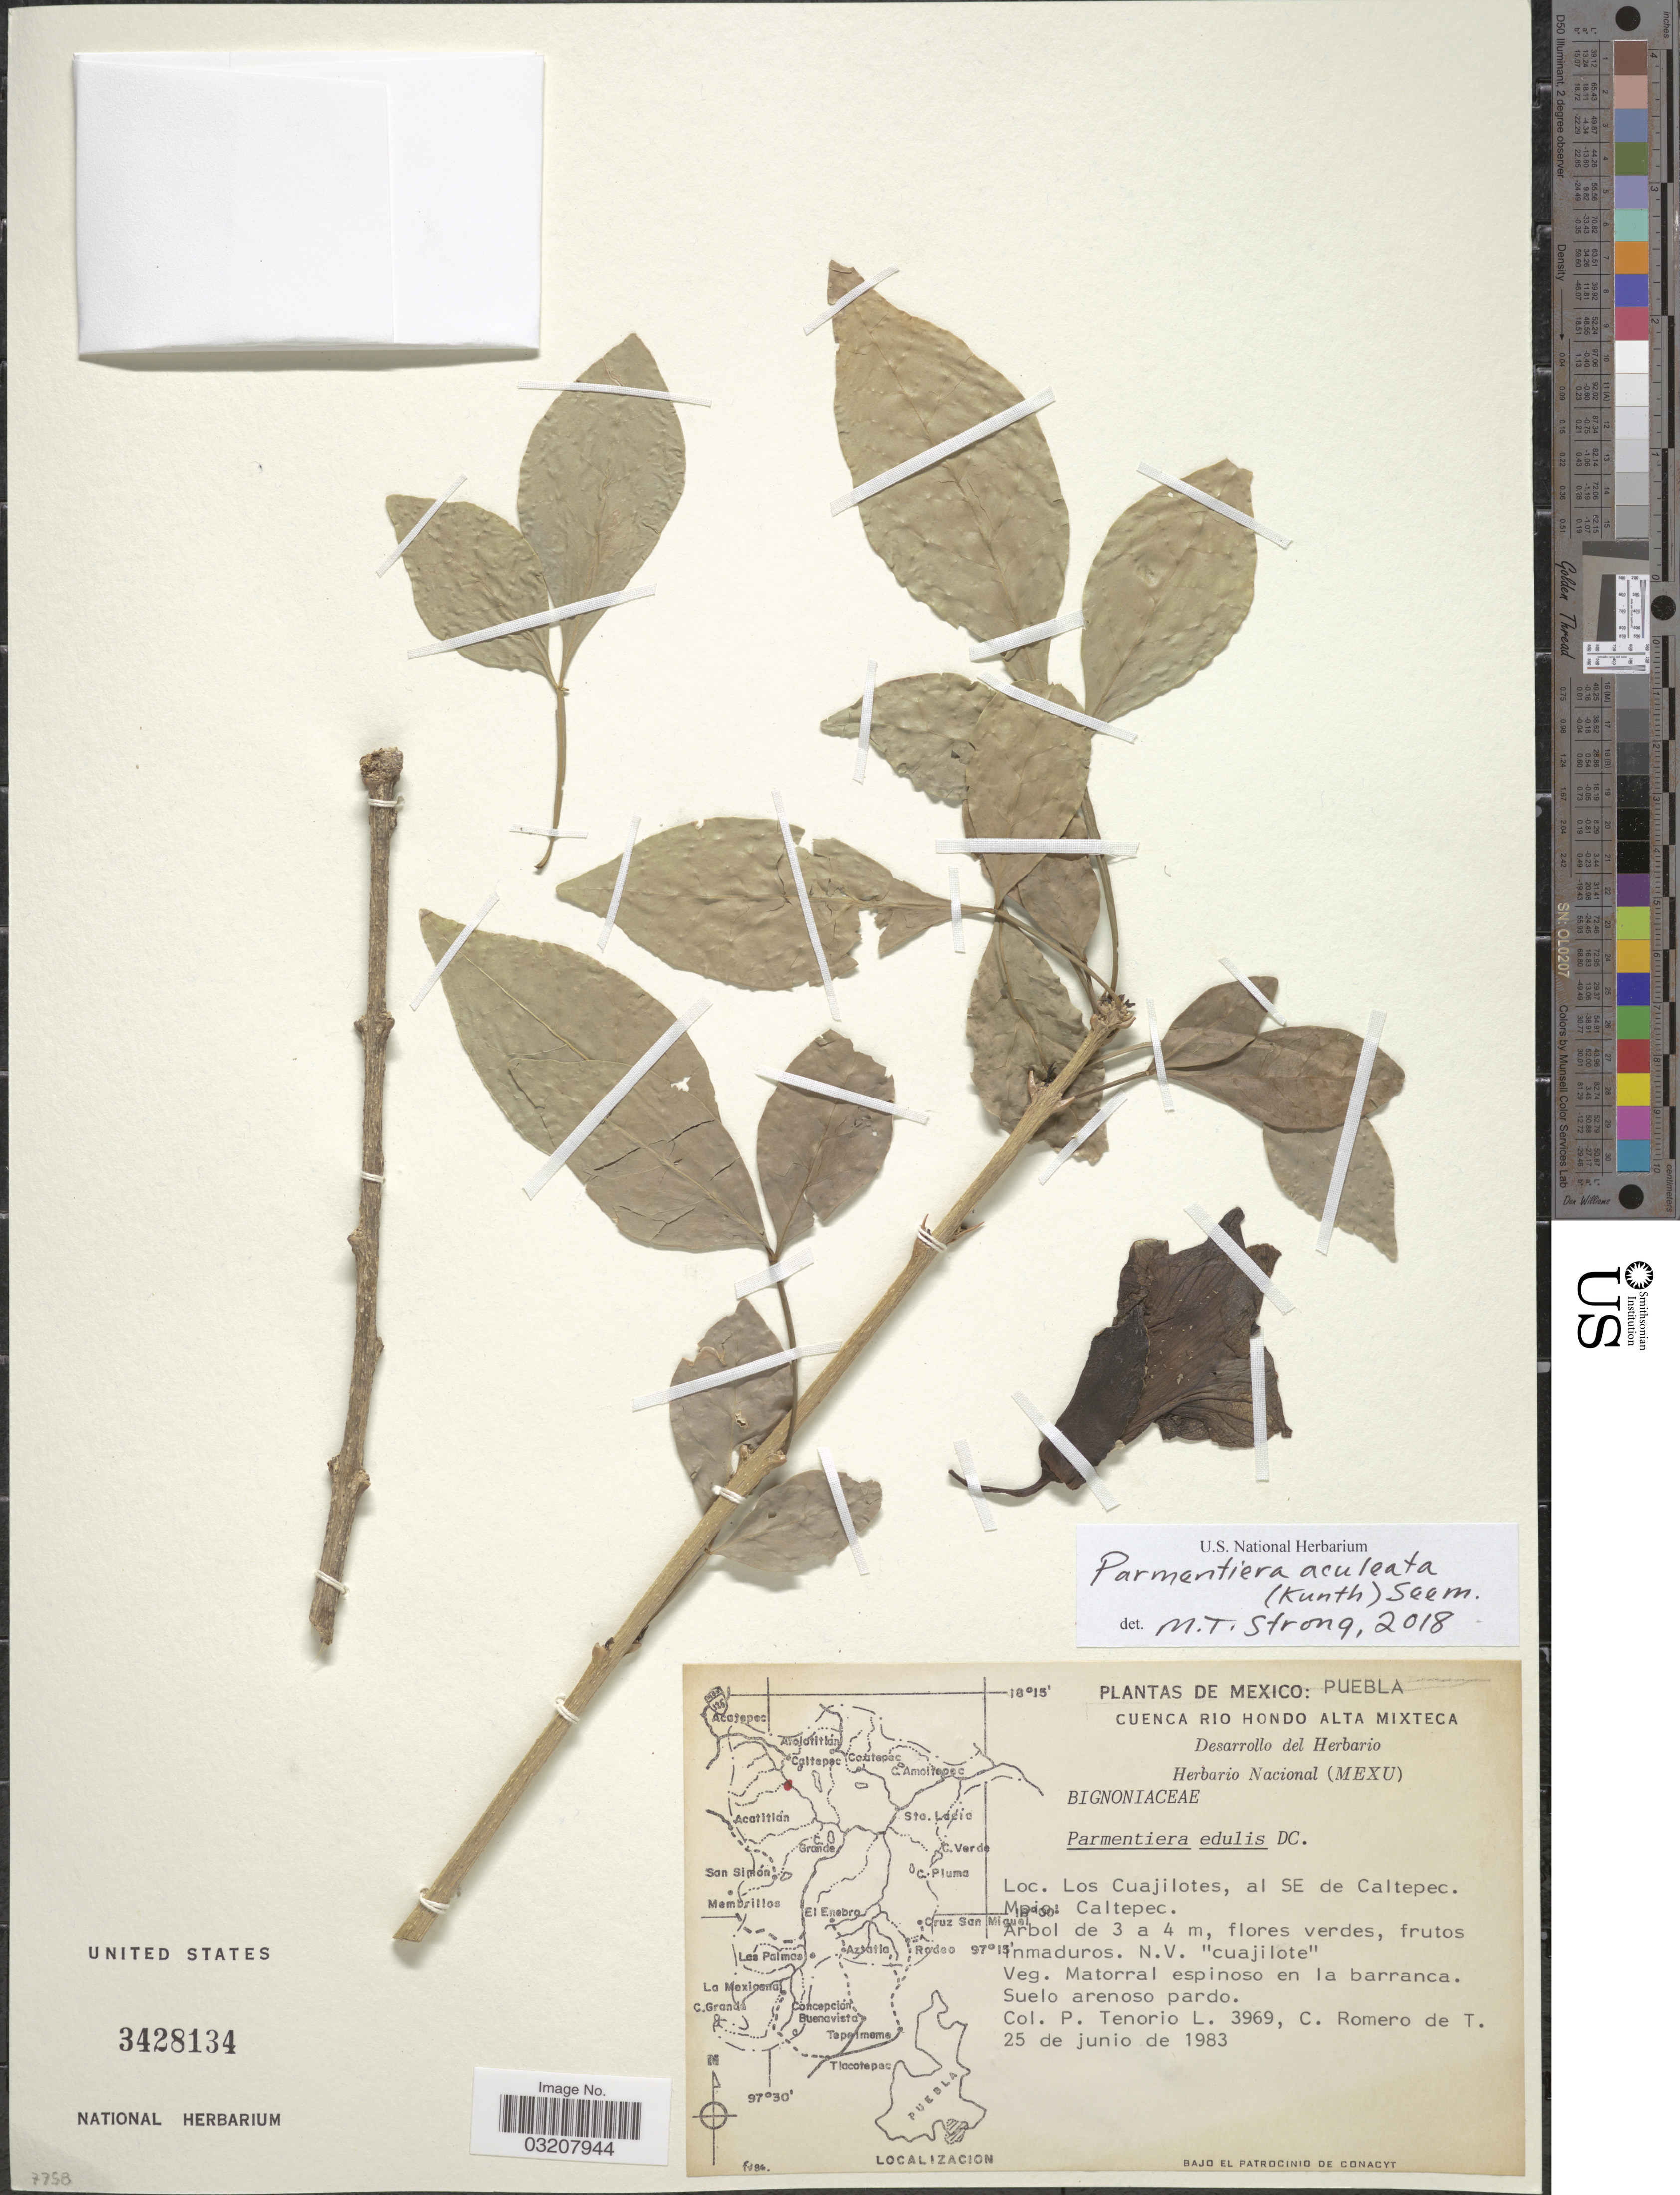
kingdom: Plantae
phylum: Tracheophyta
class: Magnoliopsida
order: Lamiales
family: Bignoniaceae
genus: Parmentiera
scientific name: Parmentiera aculeata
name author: (Kunth) Seem.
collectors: P. Tenorio L. & C. Romero de T.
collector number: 3969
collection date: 1983-06-25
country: Mexico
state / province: Puebla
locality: Cuenca Rio Hondo Alta Mixteca. Los Cuajilotes, al SE de Caltepec. Mpio. Caltepec.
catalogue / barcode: US 3428134